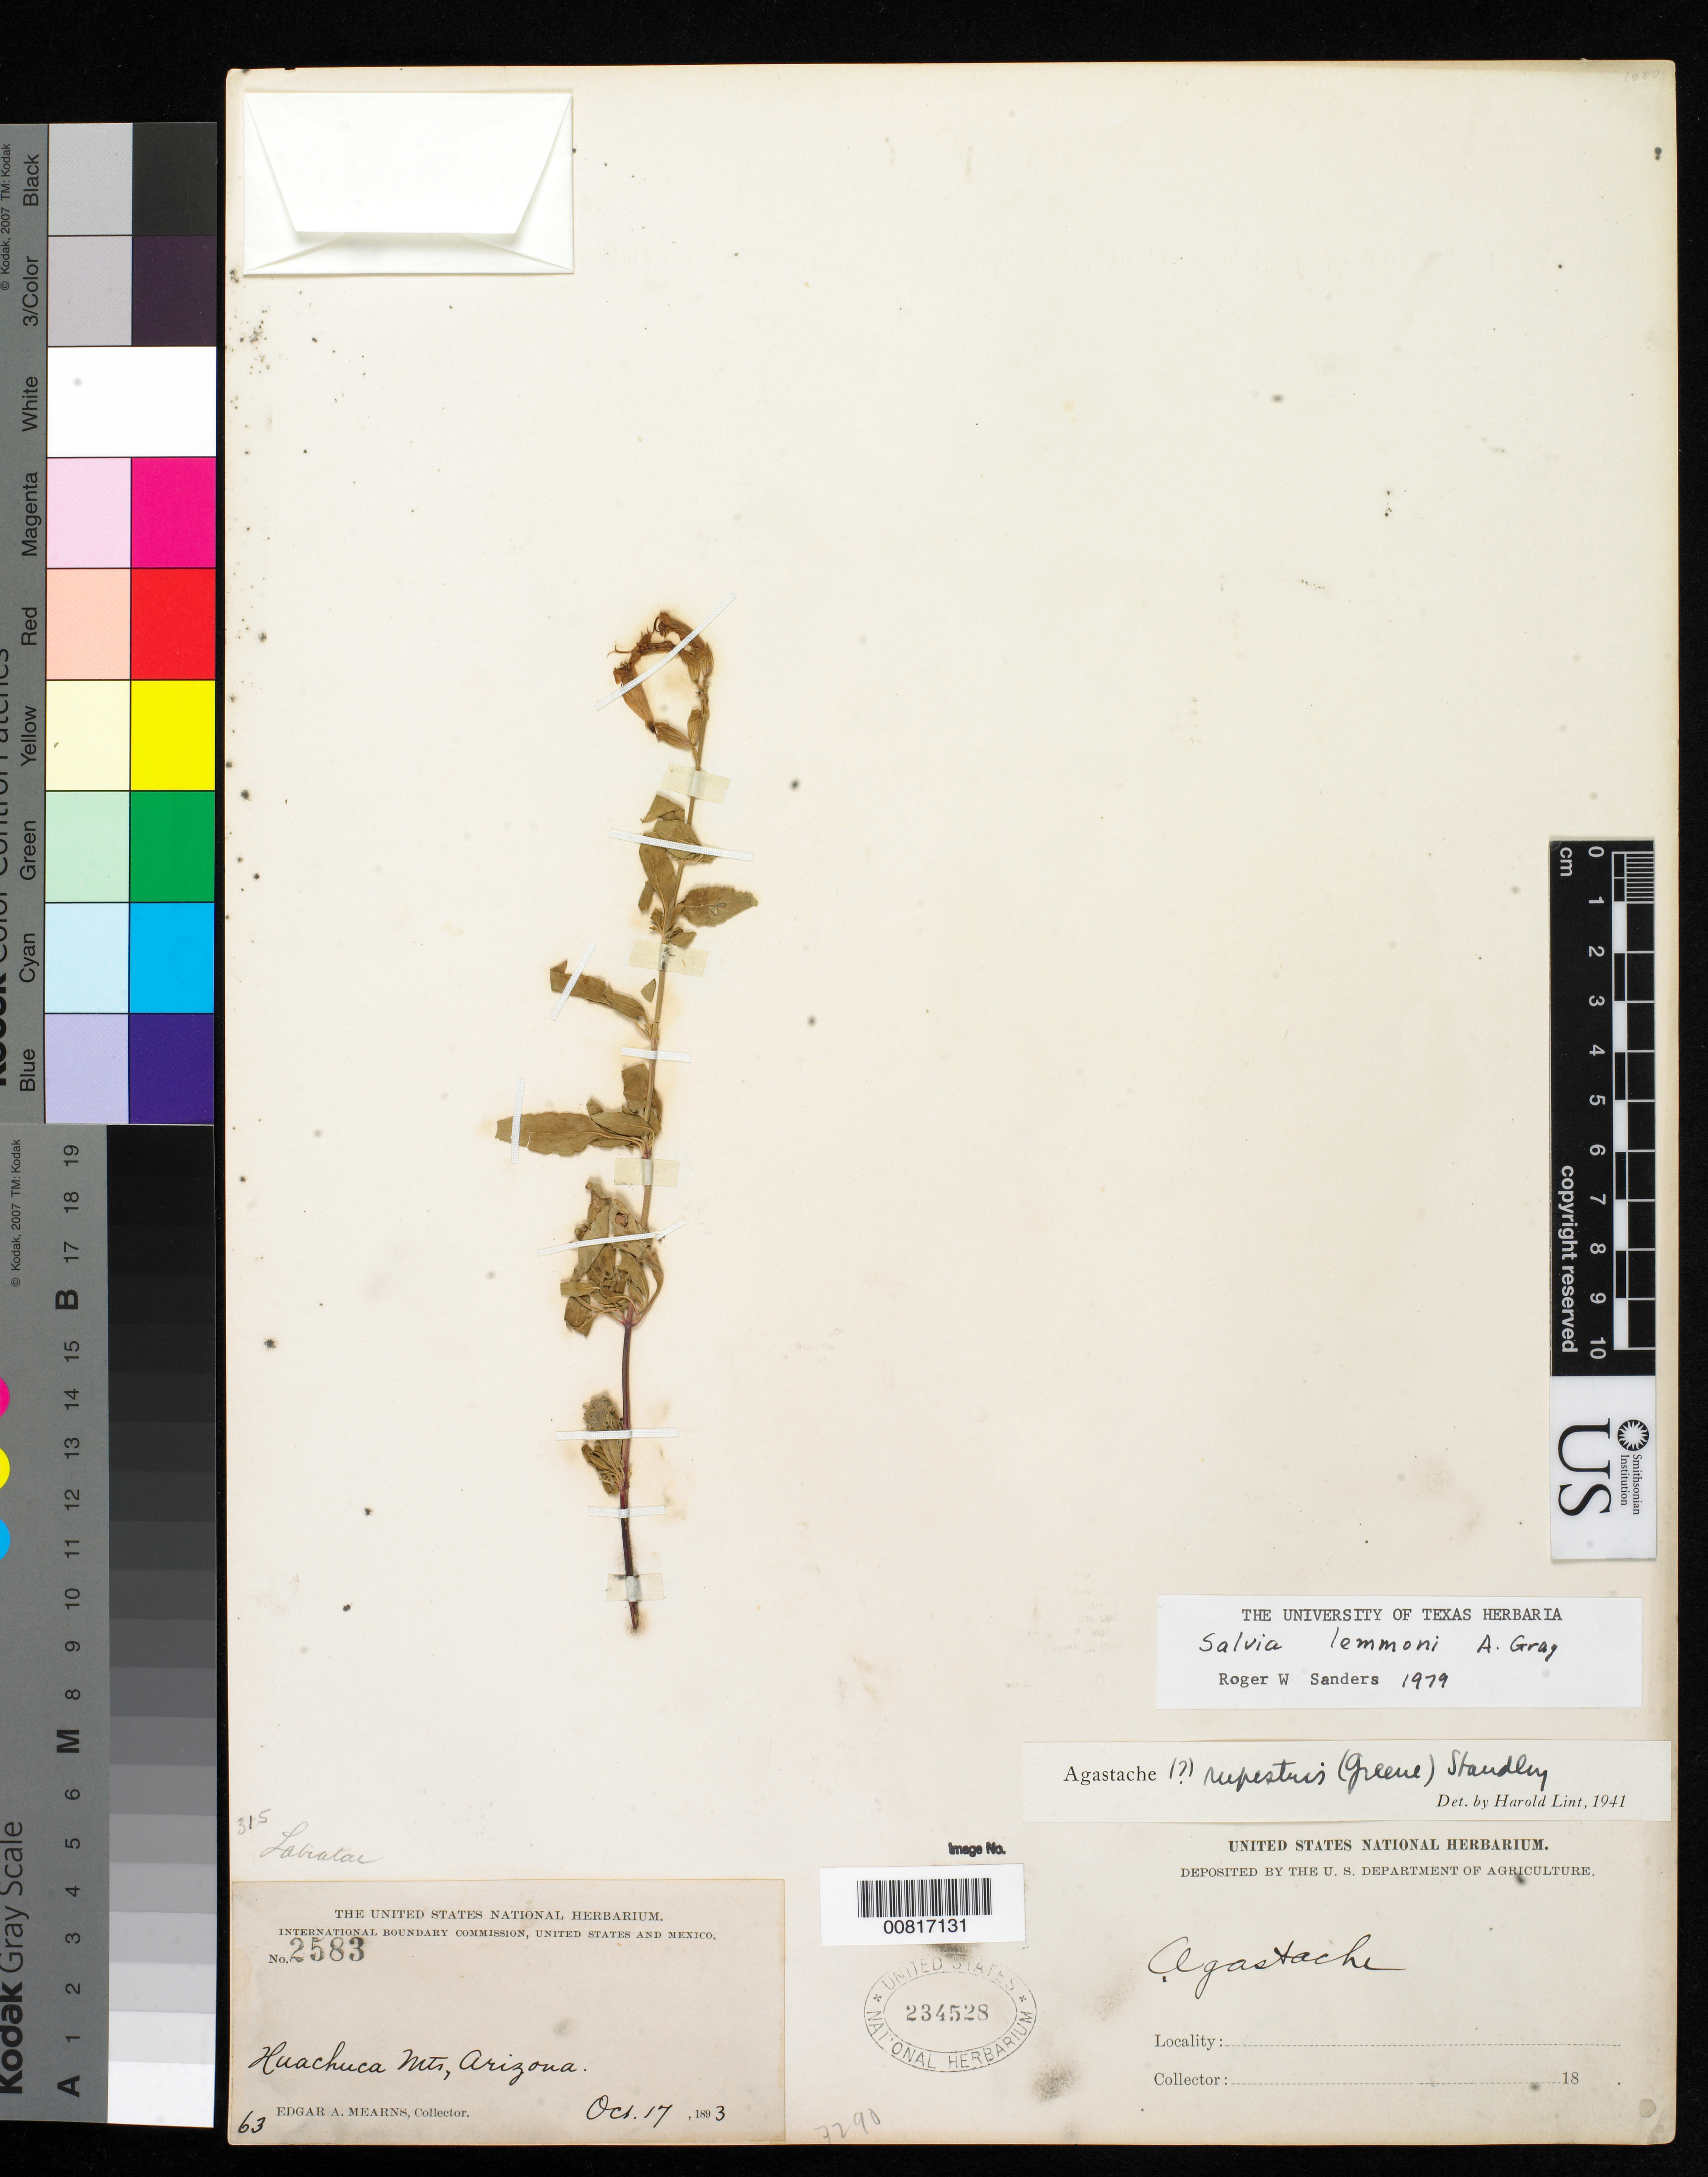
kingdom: Plantae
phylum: Tracheophyta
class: Magnoliopsida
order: Lamiales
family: Lamiaceae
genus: Salvia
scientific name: Salvia lemmonii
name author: A. Gray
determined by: Sanders, Roger W., (BRIT)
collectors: E. A. Mearns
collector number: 2583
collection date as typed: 17 Oct 1893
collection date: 1893-10-17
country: United States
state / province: Arizona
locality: Huachuca Mts.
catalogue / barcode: US 234528